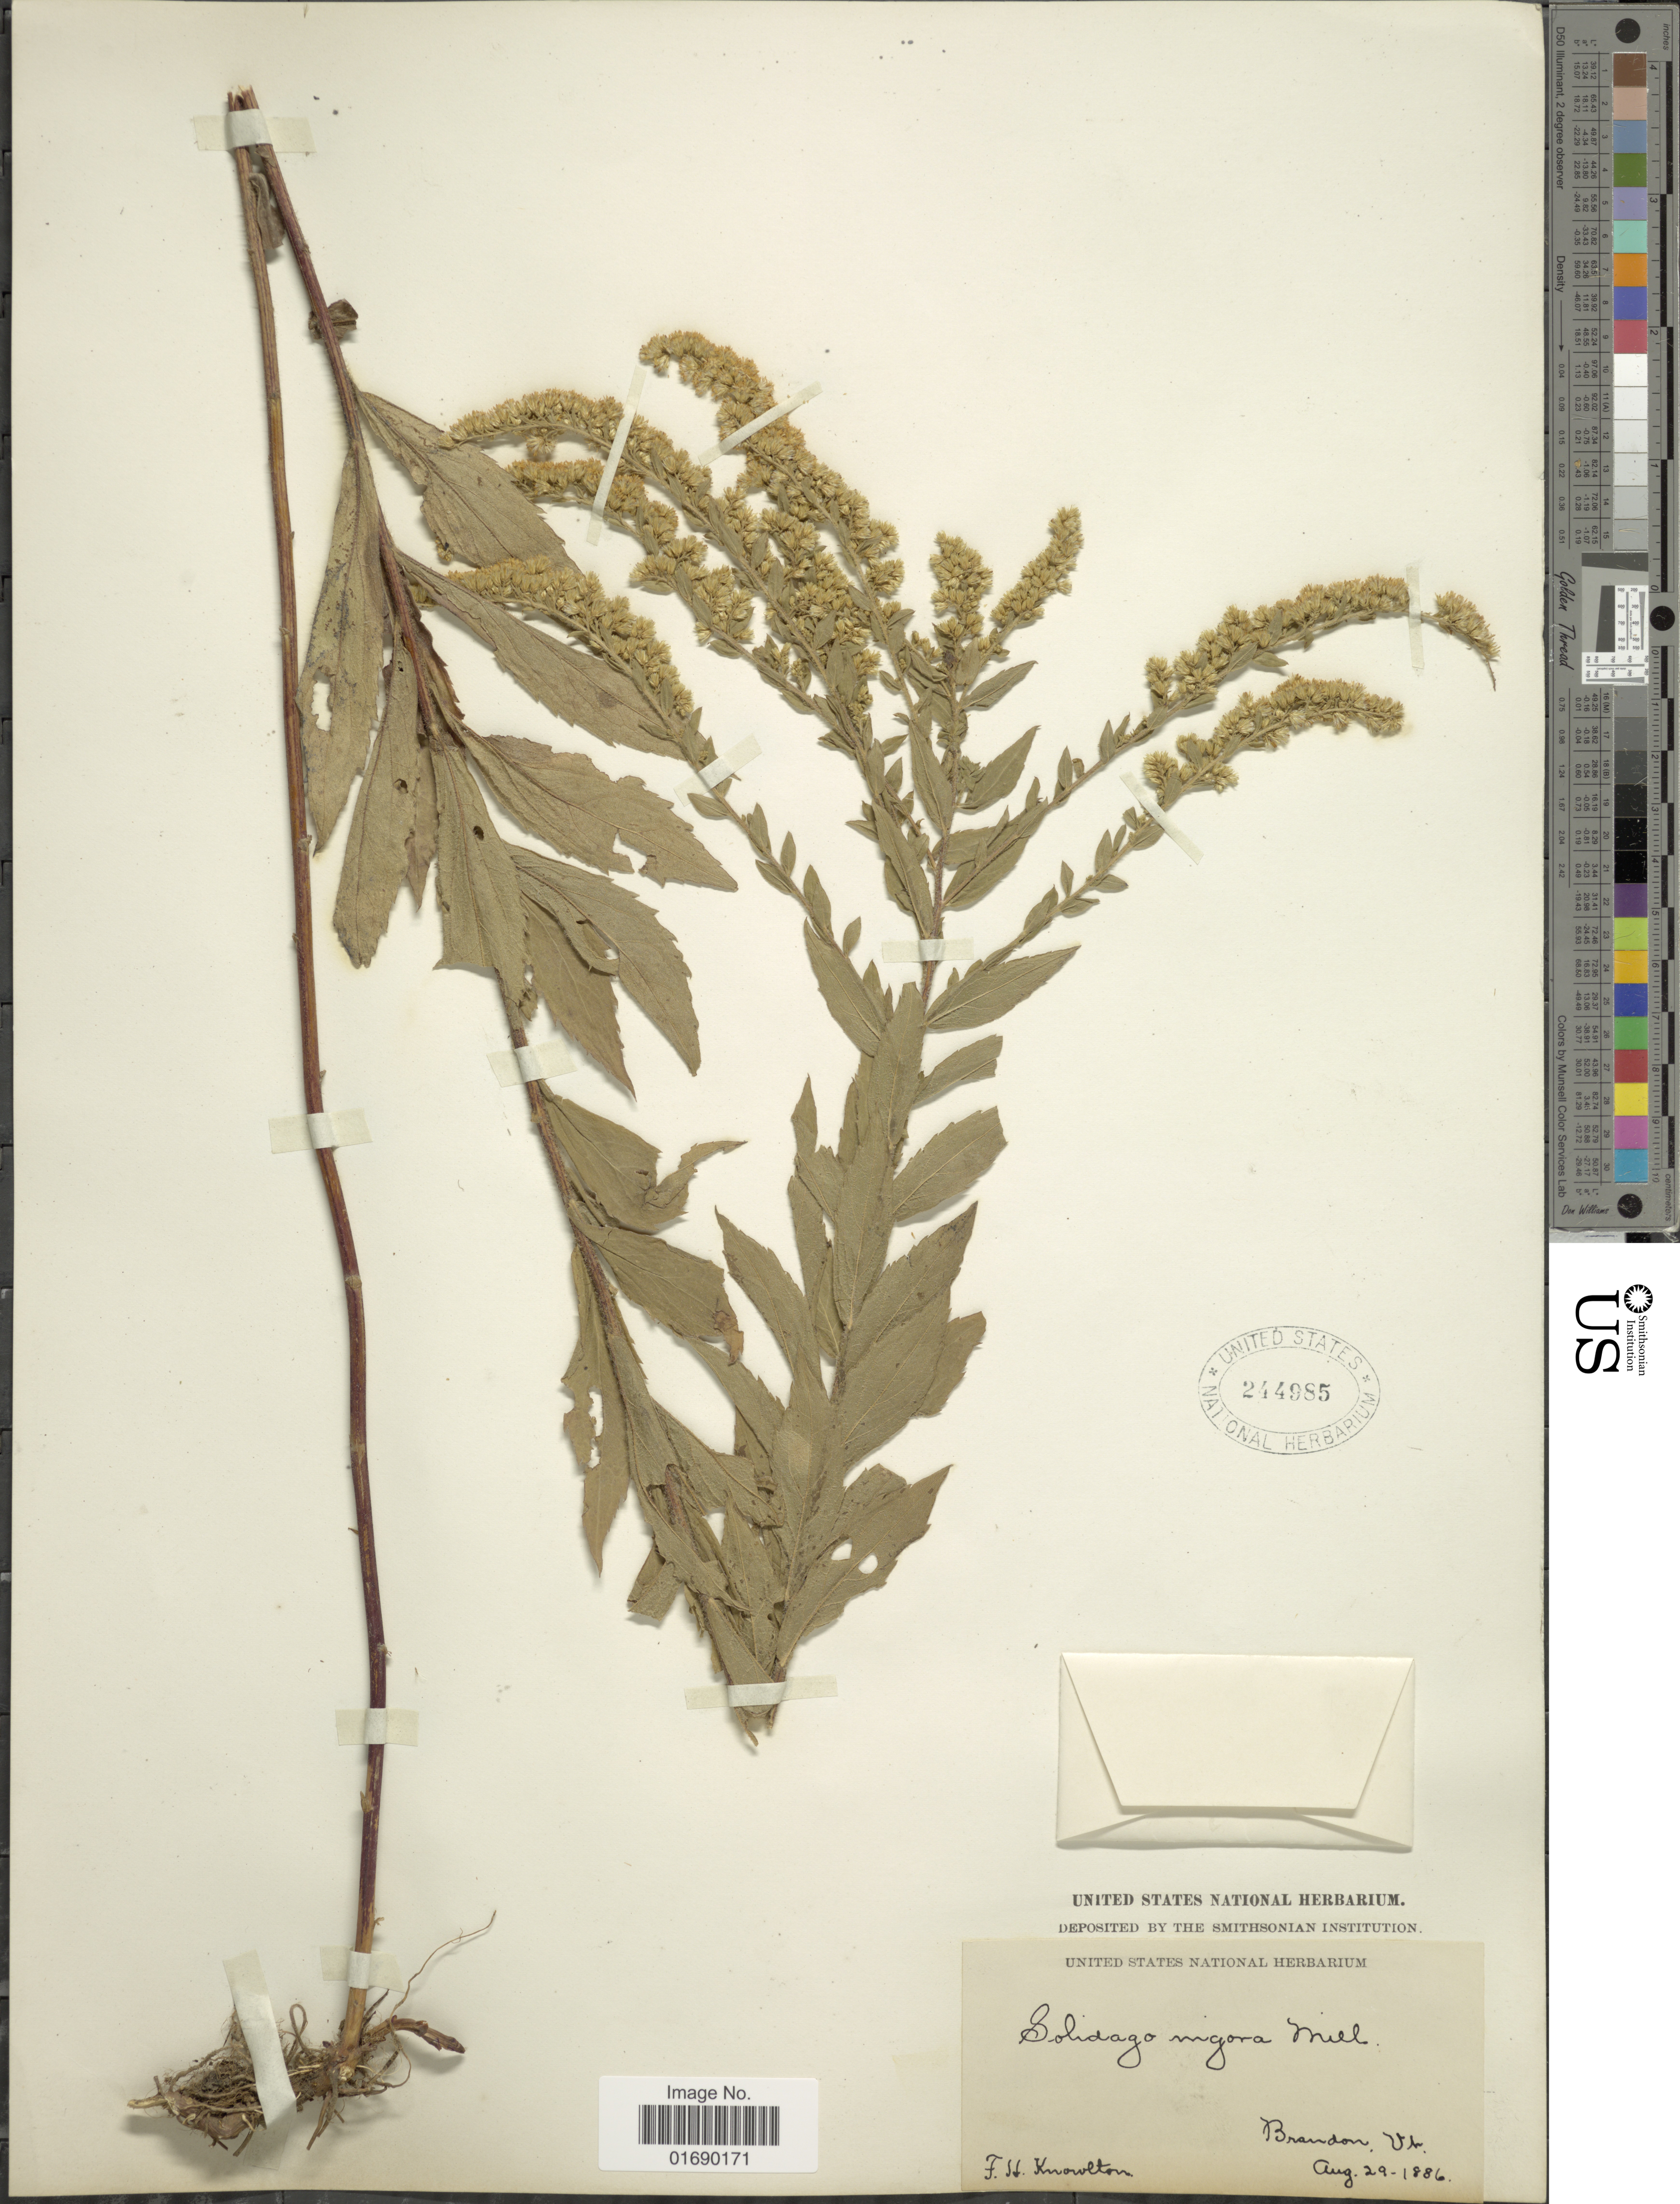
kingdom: Plantae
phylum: Tracheophyta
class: Magnoliopsida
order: Asterales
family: Asteraceae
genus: Solidago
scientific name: Solidago rugosa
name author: Mill.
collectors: F. H. Knowlton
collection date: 1886-08-29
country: United States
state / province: Vermont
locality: Brandon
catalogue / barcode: US 244985